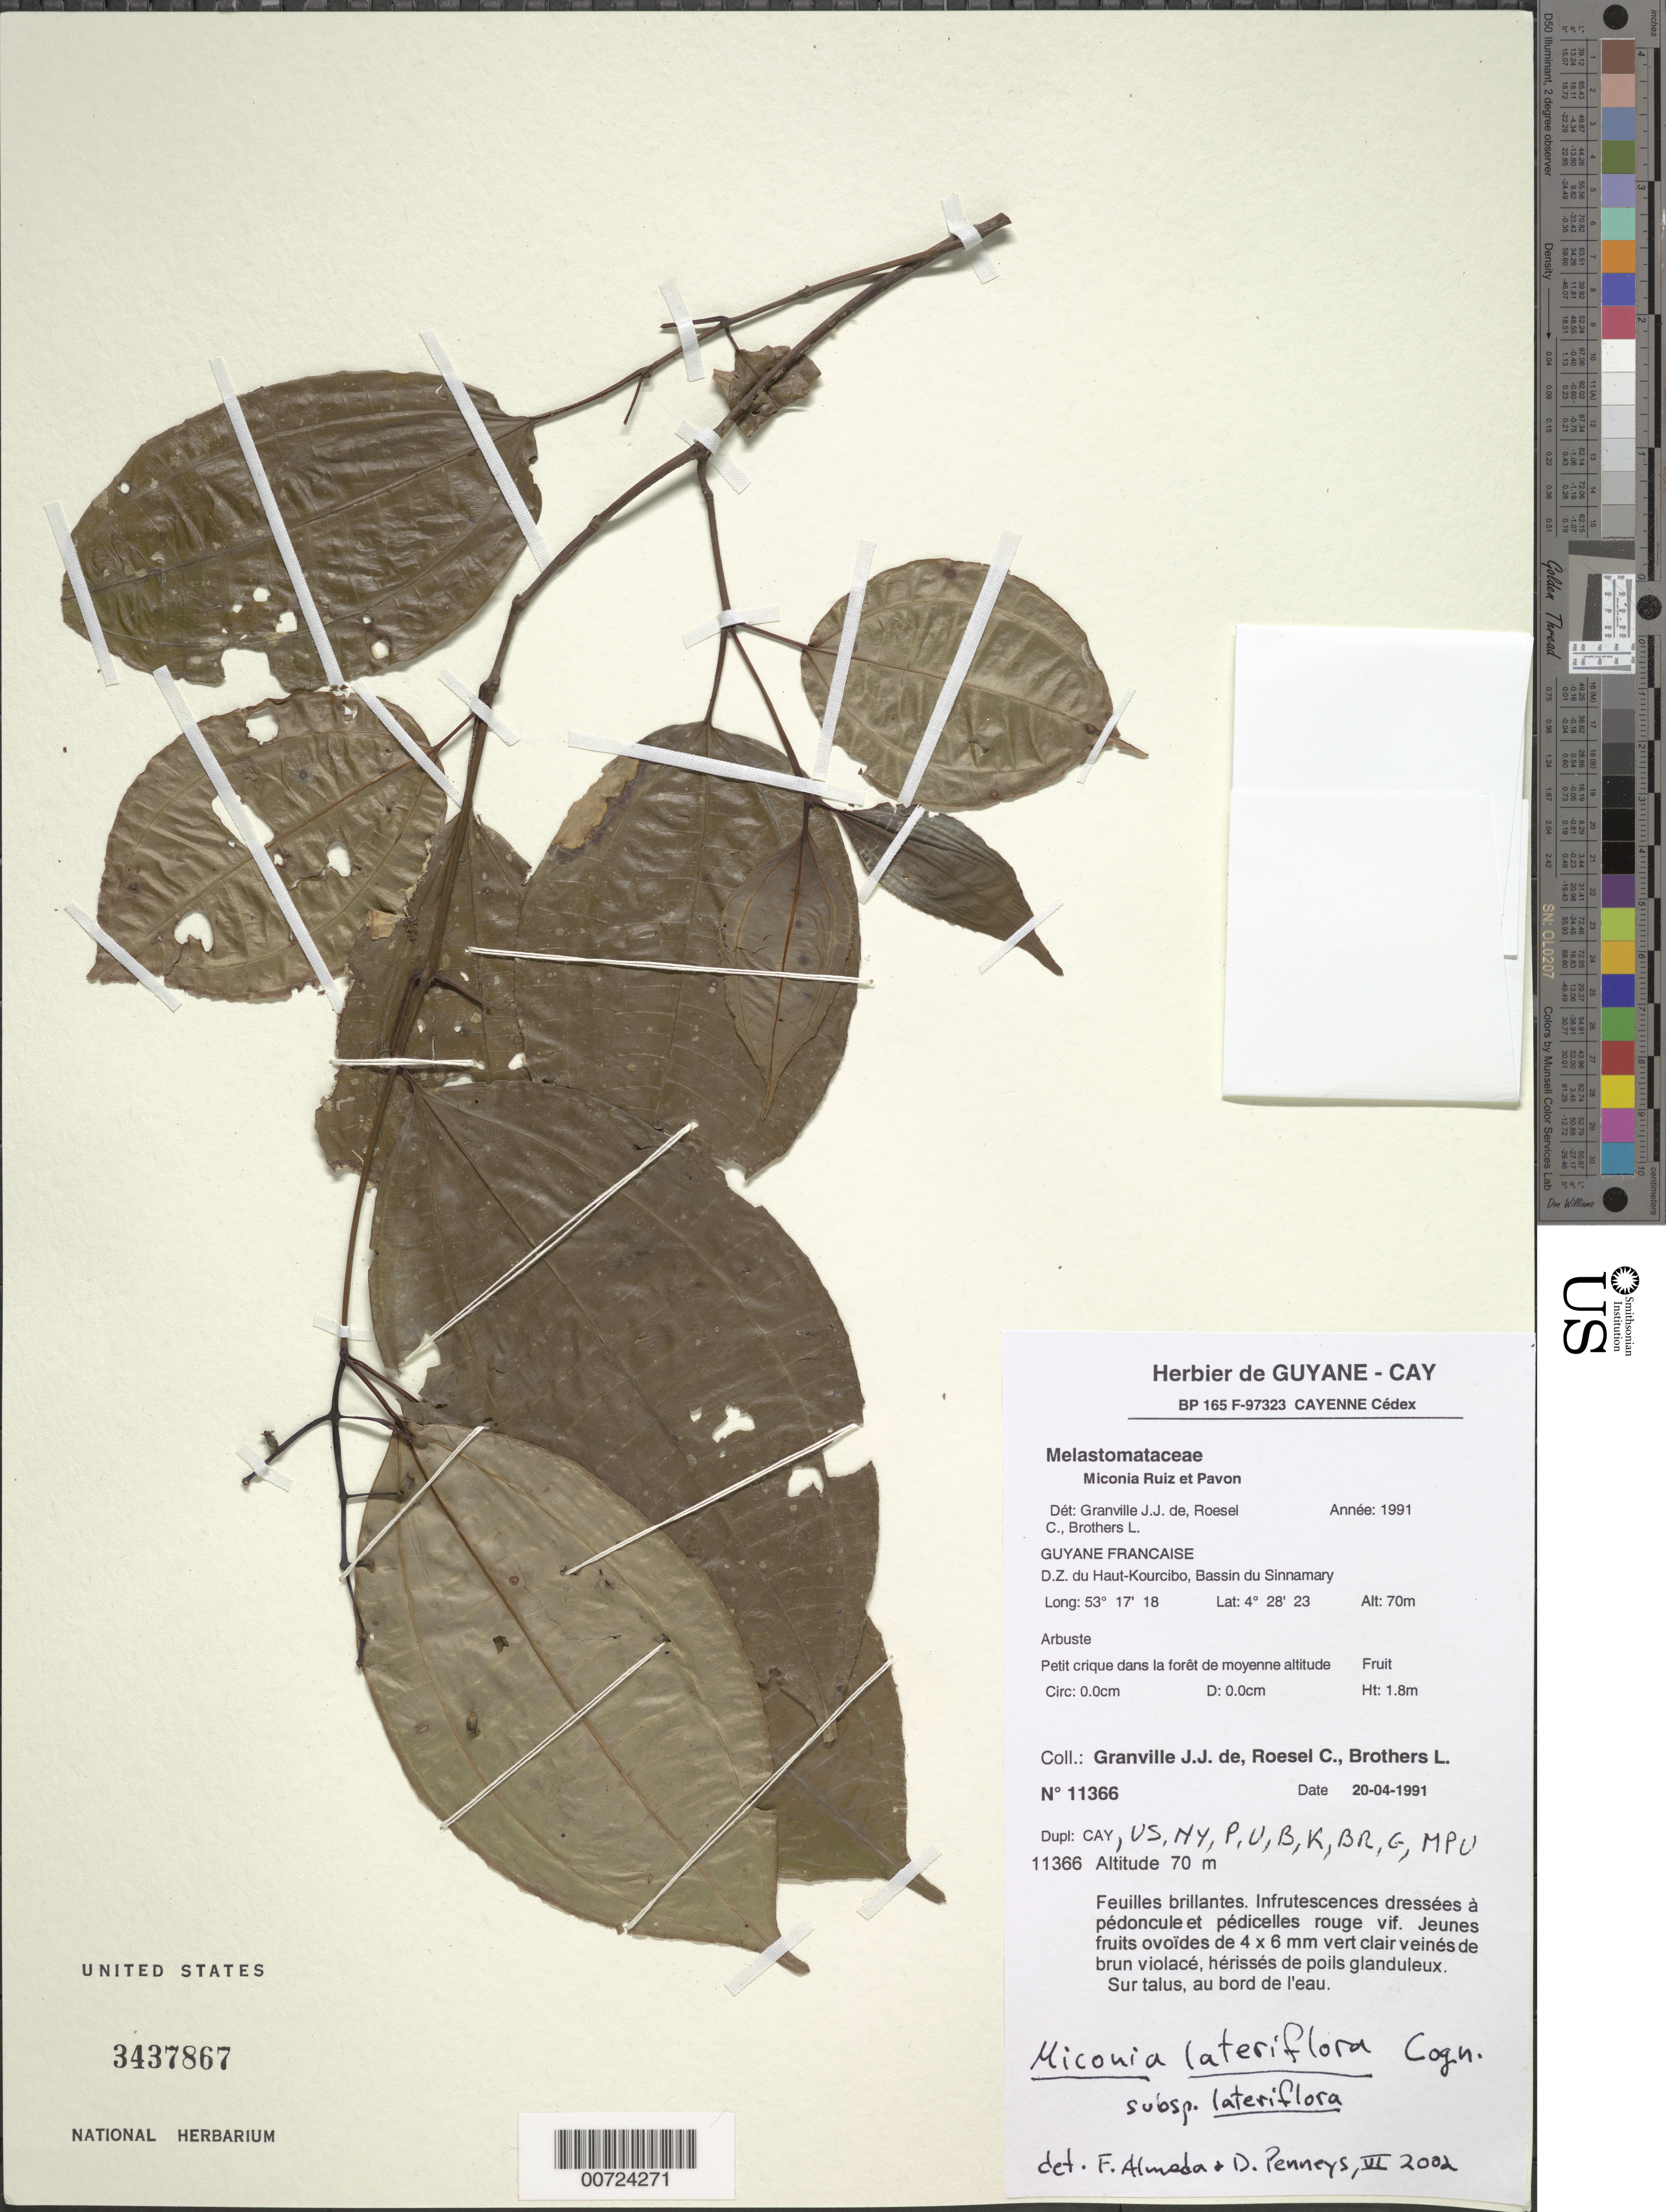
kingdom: Plantae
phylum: Tracheophyta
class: Magnoliopsida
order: Myrtales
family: Melastomataceae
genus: Miconia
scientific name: Miconia lateriflora subsp. lateriflora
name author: Cogn.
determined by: Almeda, F.; Penneys, D. S.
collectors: J.-J. de Granville, C. S. Roesel & L. Brothers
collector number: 11366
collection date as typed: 20-Apr-91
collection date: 1991-04-20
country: French Guiana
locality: D.Z. du Haut-Kourcibo, Bassin du Sinnamary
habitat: Small creek in average height forest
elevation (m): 70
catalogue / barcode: US 3437867